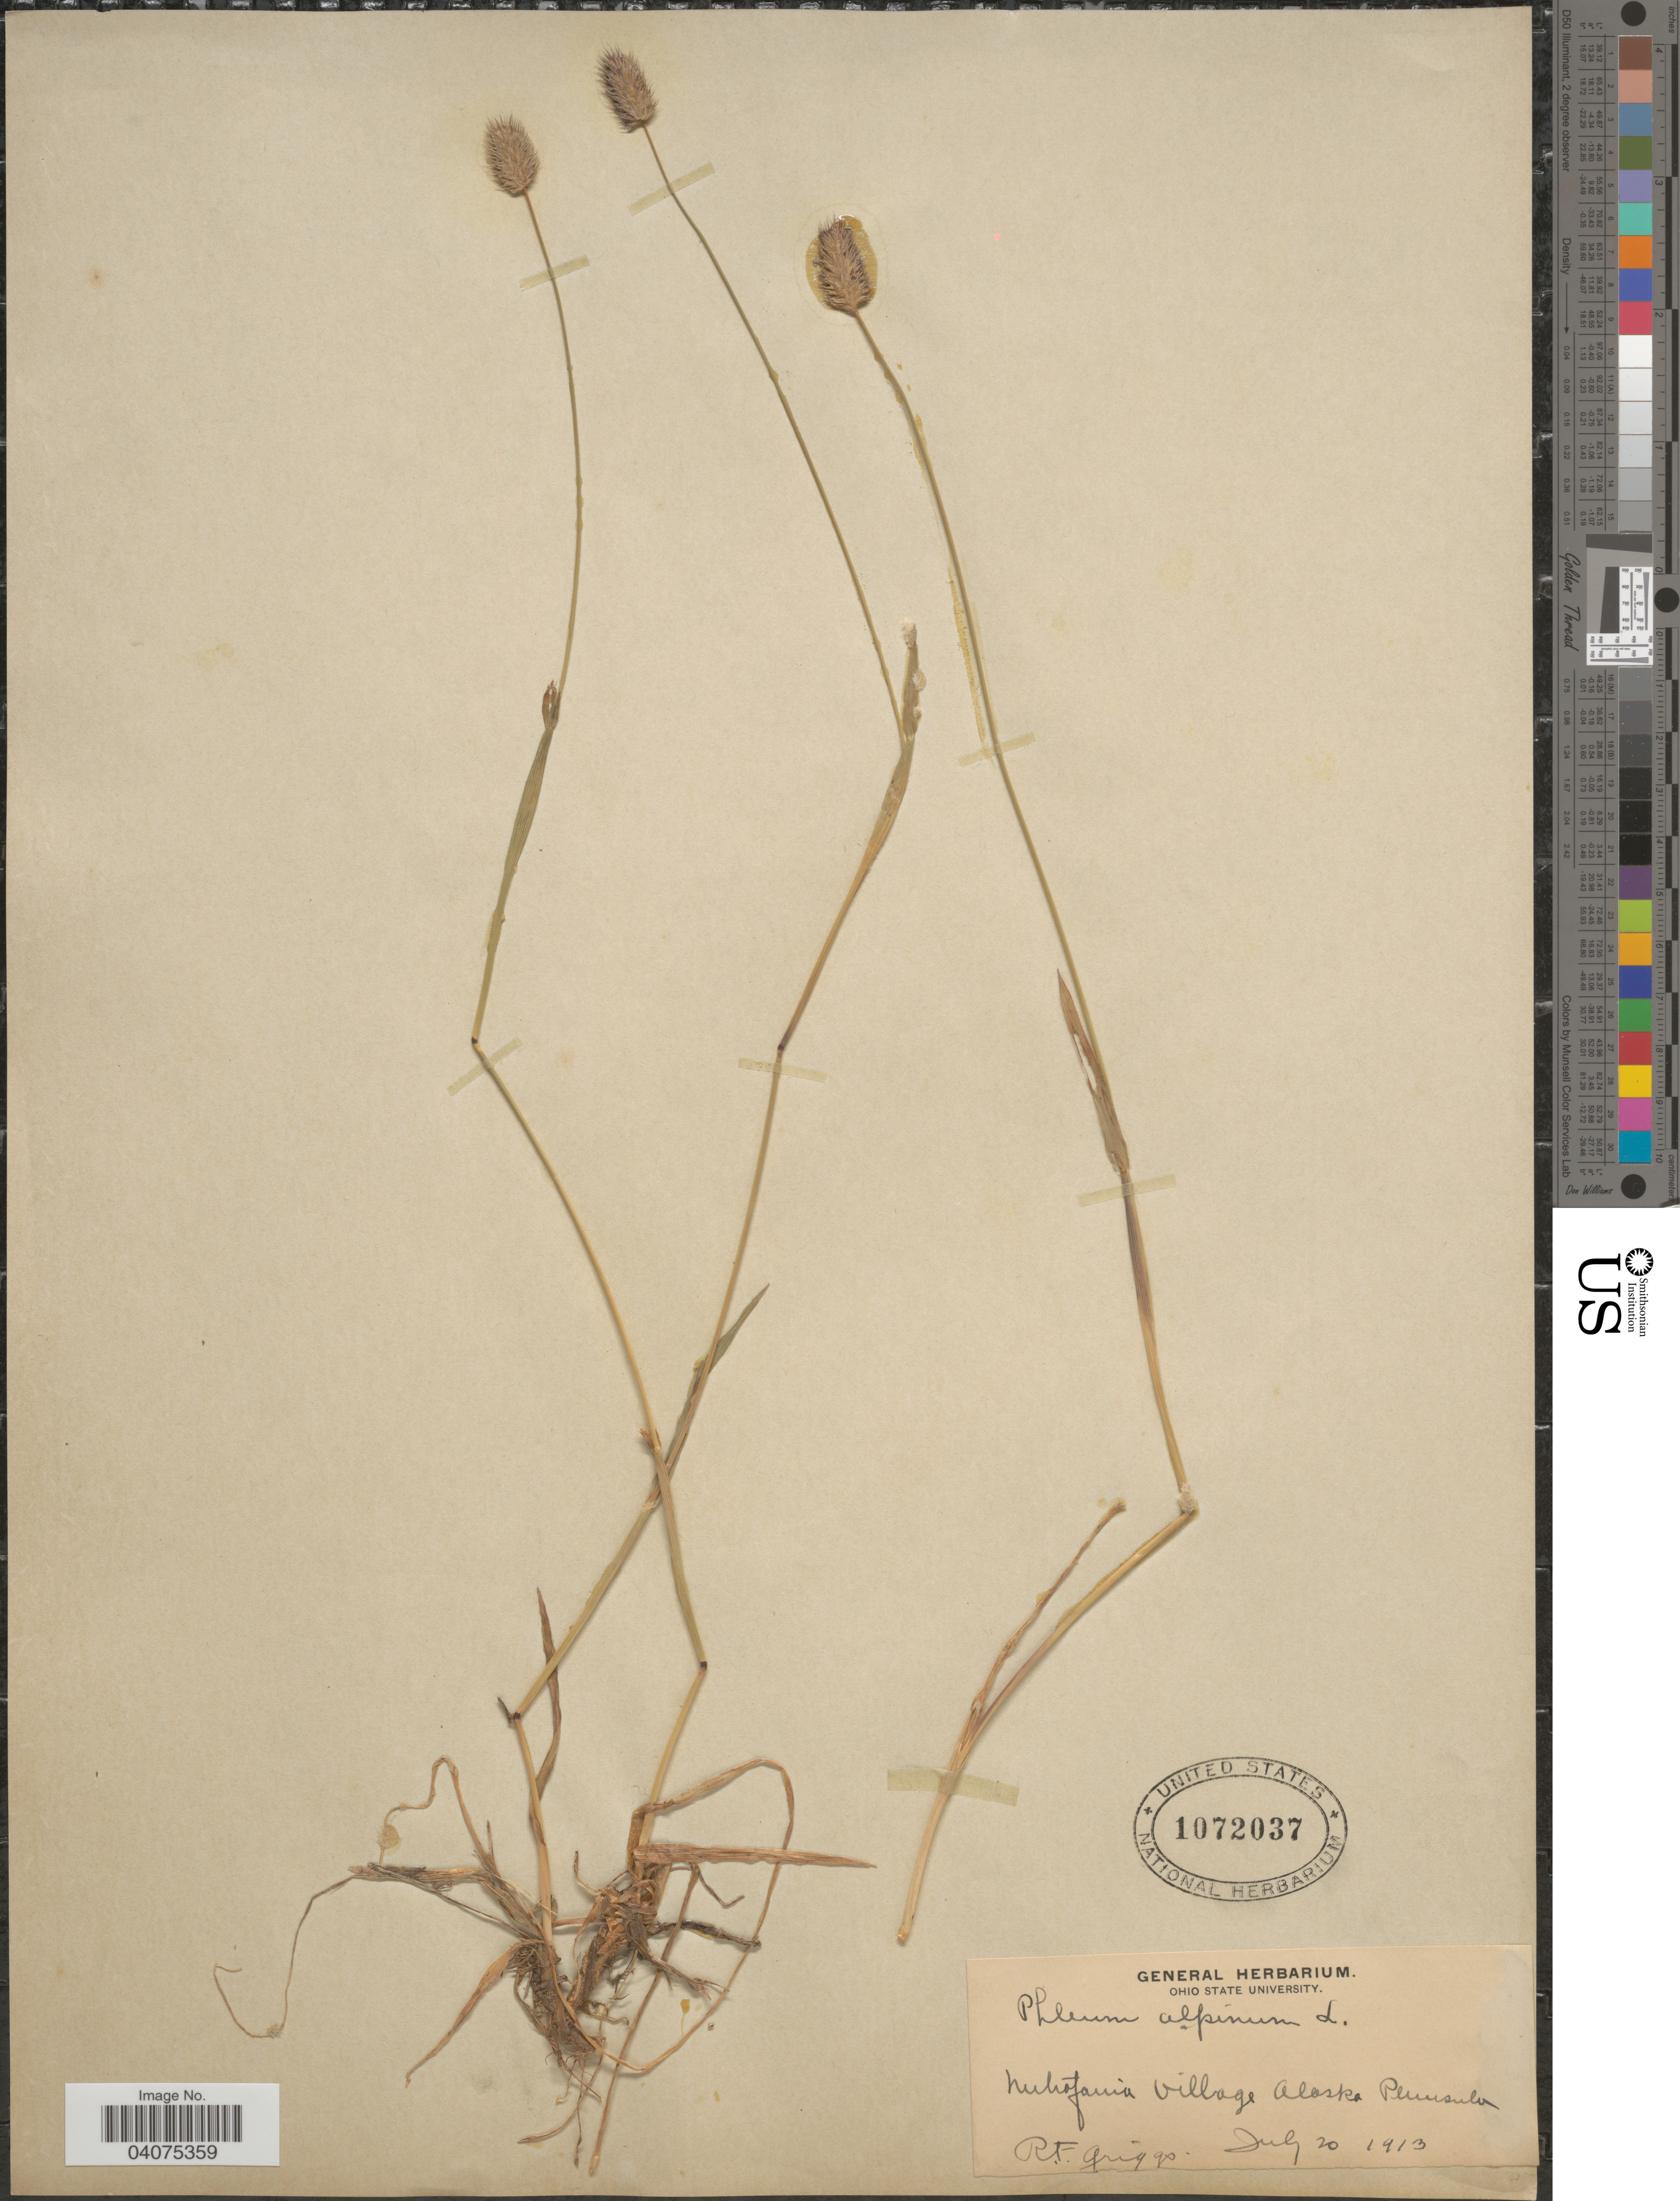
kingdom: Plantae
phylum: Tracheophyta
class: Liliopsida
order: Poales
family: Poaceae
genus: Phleum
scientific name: Phleum alpinum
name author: L.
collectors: R. F. Griggs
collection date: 1913-07-20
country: United States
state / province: Alaska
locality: Metrofania Village Alaska Peninsula.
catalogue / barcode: US 1072037